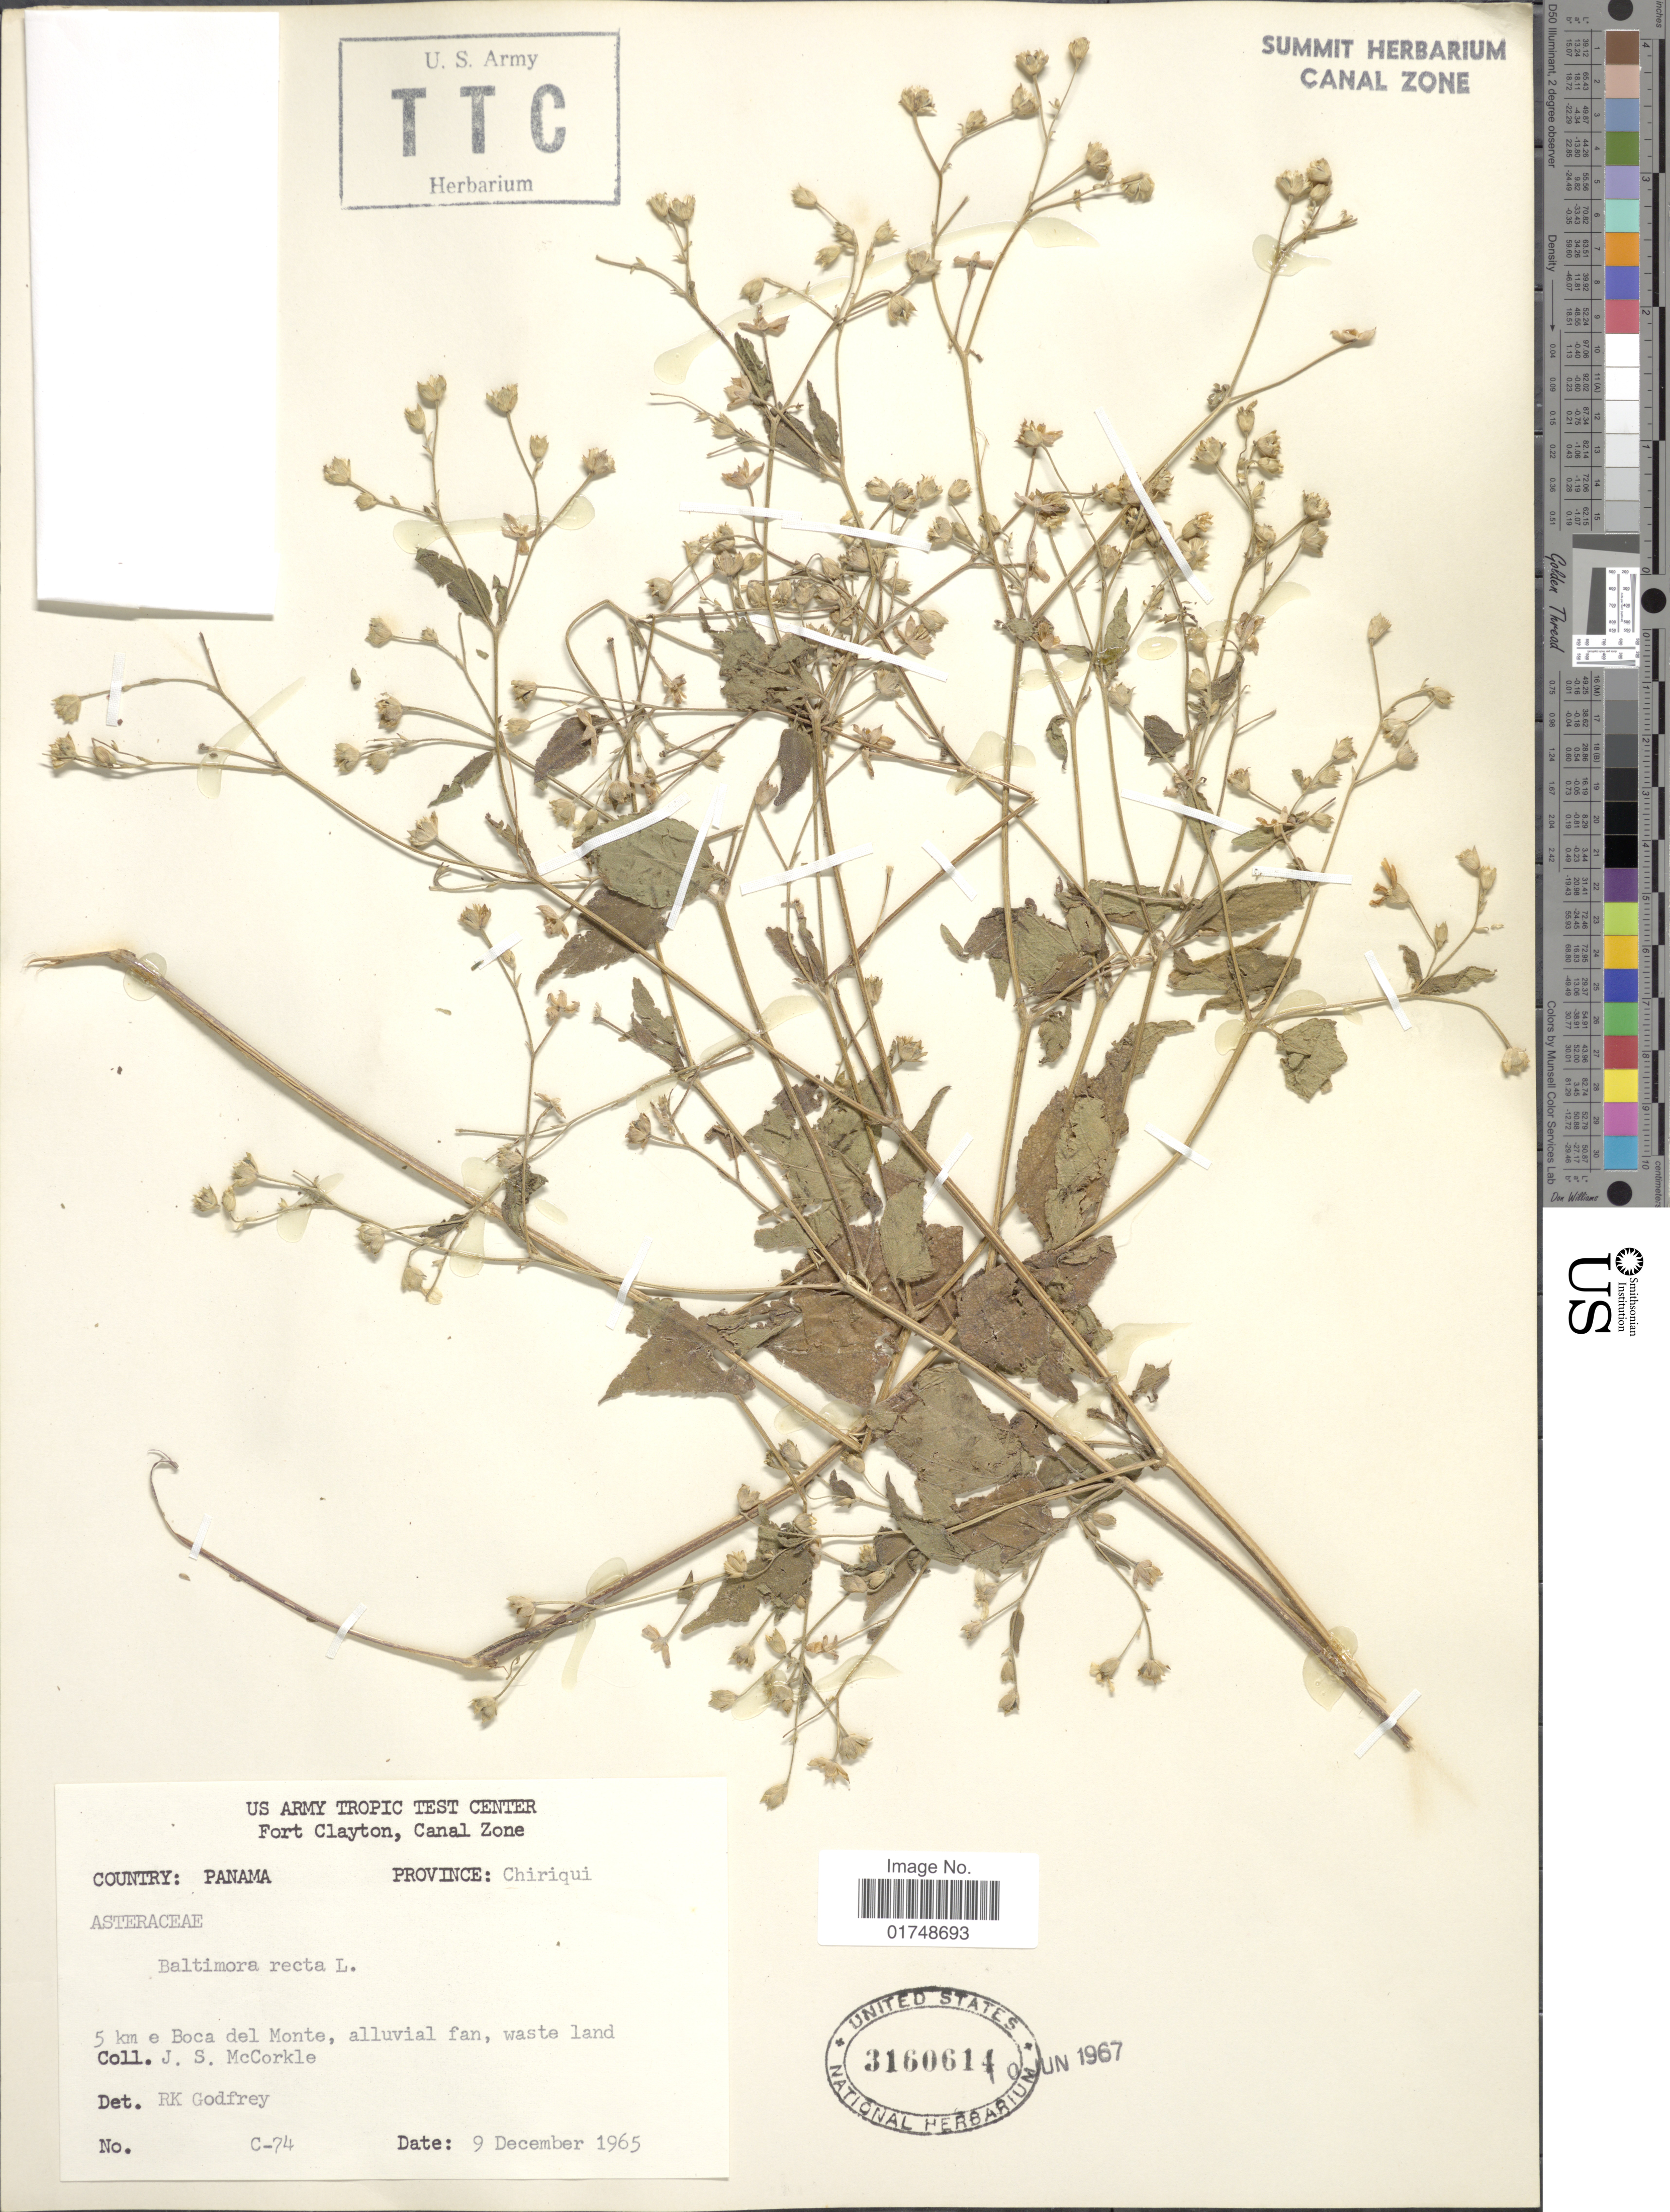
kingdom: Plantae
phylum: Tracheophyta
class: Magnoliopsida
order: Asterales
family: Asteraceae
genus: Baltimora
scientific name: Baltimora recta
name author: L.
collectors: J. McCorkle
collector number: c-74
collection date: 1965-12-09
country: Panama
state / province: Chiriqui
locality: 5 km e Boca del Monte, alluvial fan, waste land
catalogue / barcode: US 3160614